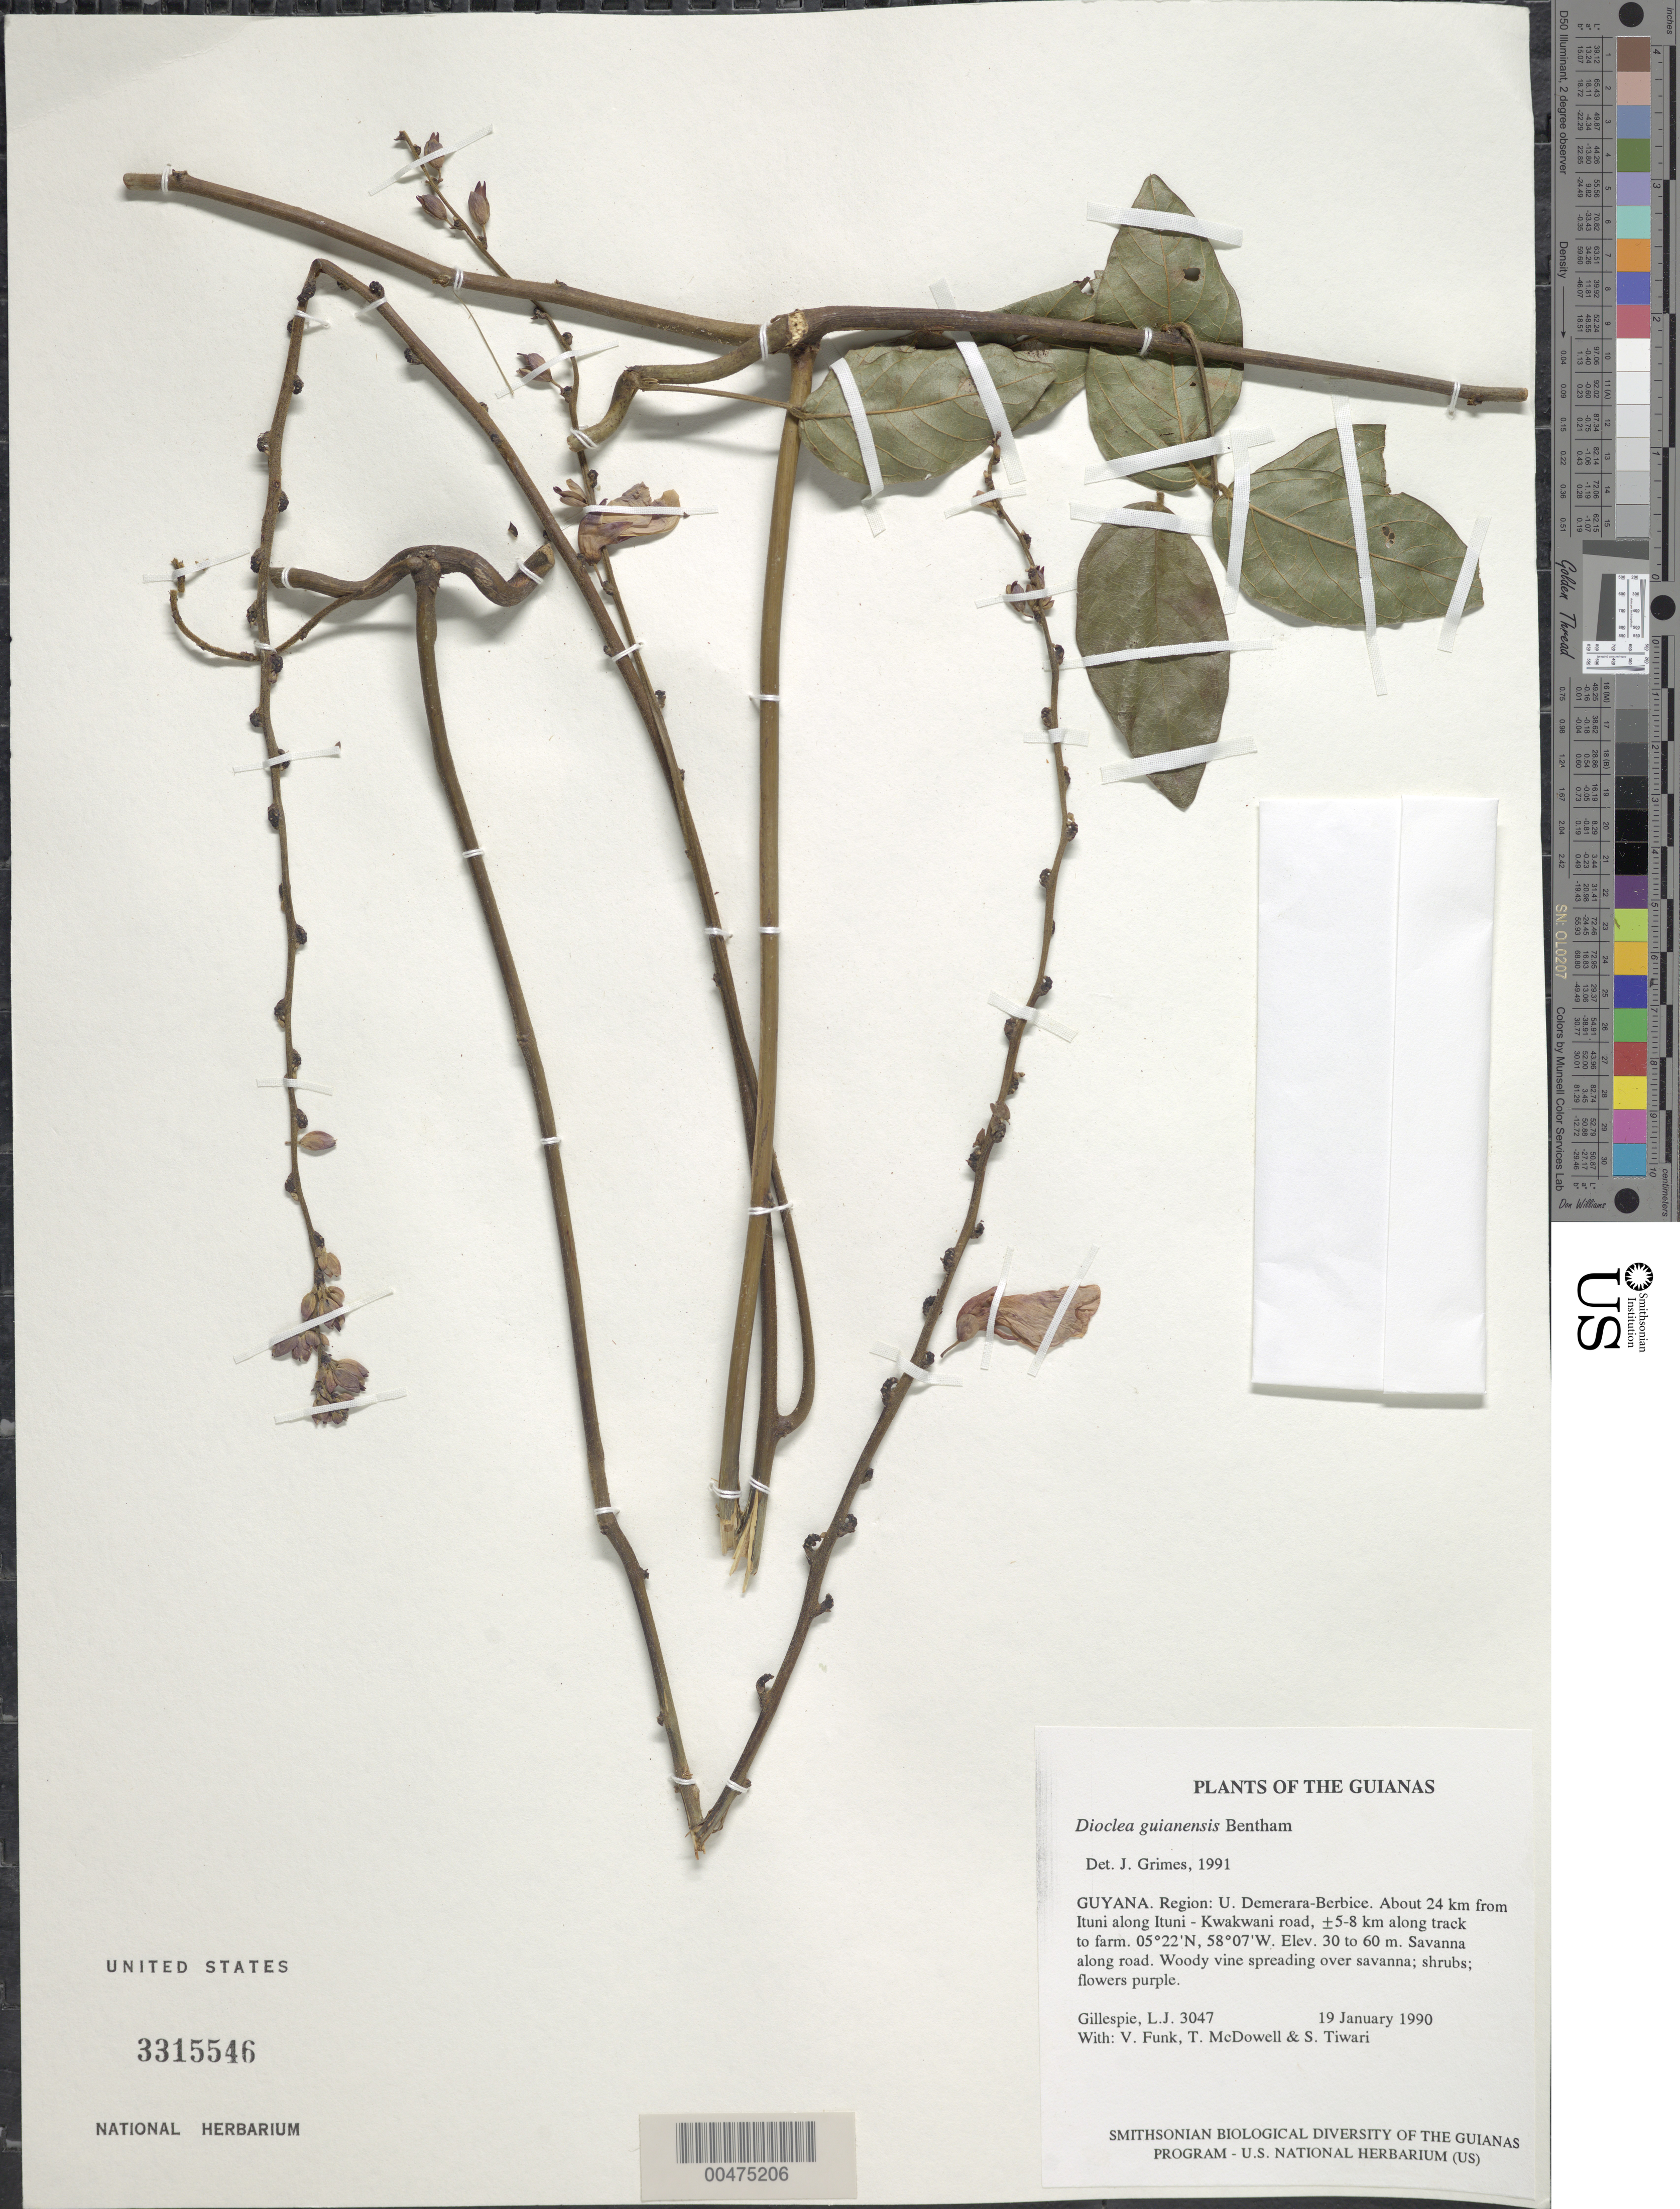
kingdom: Plantae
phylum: Tracheophyta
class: Magnoliopsida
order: Fabales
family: Fabaceae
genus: Dioclea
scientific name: Dioclea guianensis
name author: Benth.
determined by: Grimes, J.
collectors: L. J. Gillespie, V. Funk, T. McDowell & S. Tiwari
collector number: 3047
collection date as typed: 19 January 1990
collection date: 1990-01-19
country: Guyana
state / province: U. Demerara-Berbice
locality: About 24 km from Ituni along Ituni - Kwakwani road, ±5-8 km along track to farm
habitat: Savanna along road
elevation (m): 30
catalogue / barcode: US 3315546